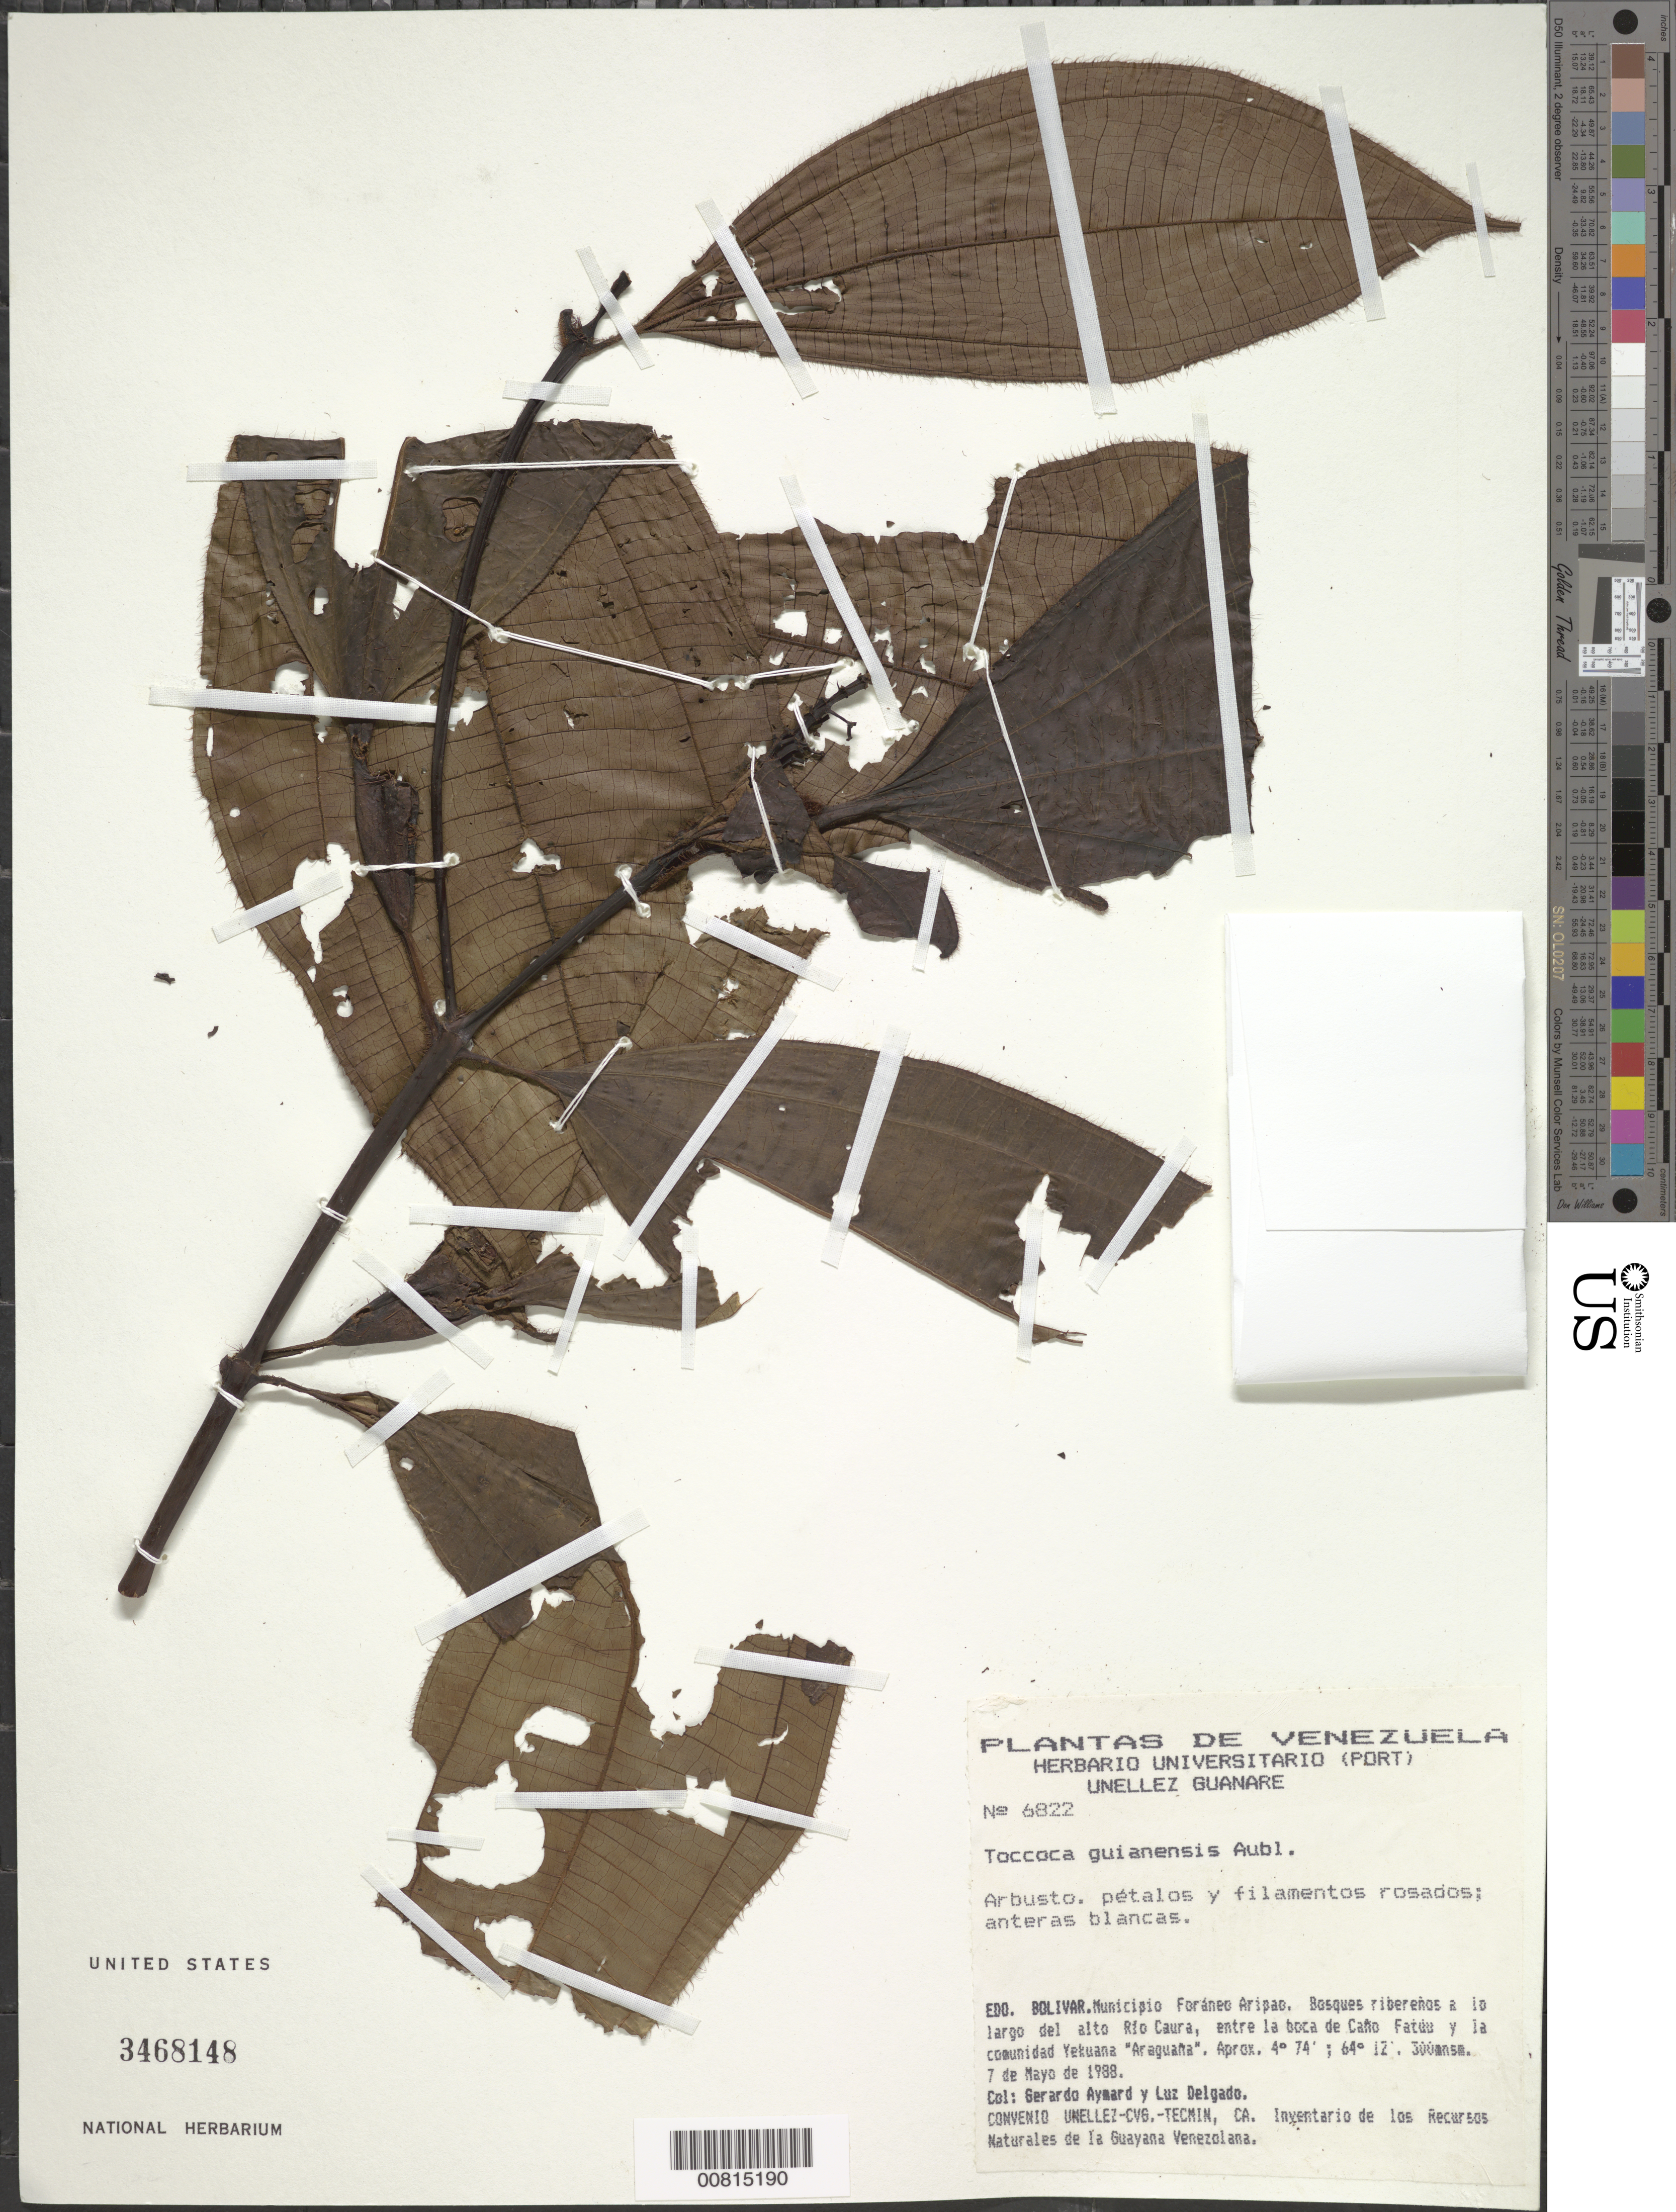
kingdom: Plantae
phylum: Tracheophyta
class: Magnoliopsida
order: Myrtales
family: Melastomataceae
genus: Tococa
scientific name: Tococa guianensis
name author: Aubl.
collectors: G. A. Aymard & L. Delgado V.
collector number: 6822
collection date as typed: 7-May-88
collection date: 1988-05-07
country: Venezuela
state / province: Bolívar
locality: Mun. Foraneo Aripao, alto Río Caura, entre la boca de Canño Fatúu y la comunidad Yekuana "Araguana"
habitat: Riverine forest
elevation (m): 300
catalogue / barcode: US 3468148